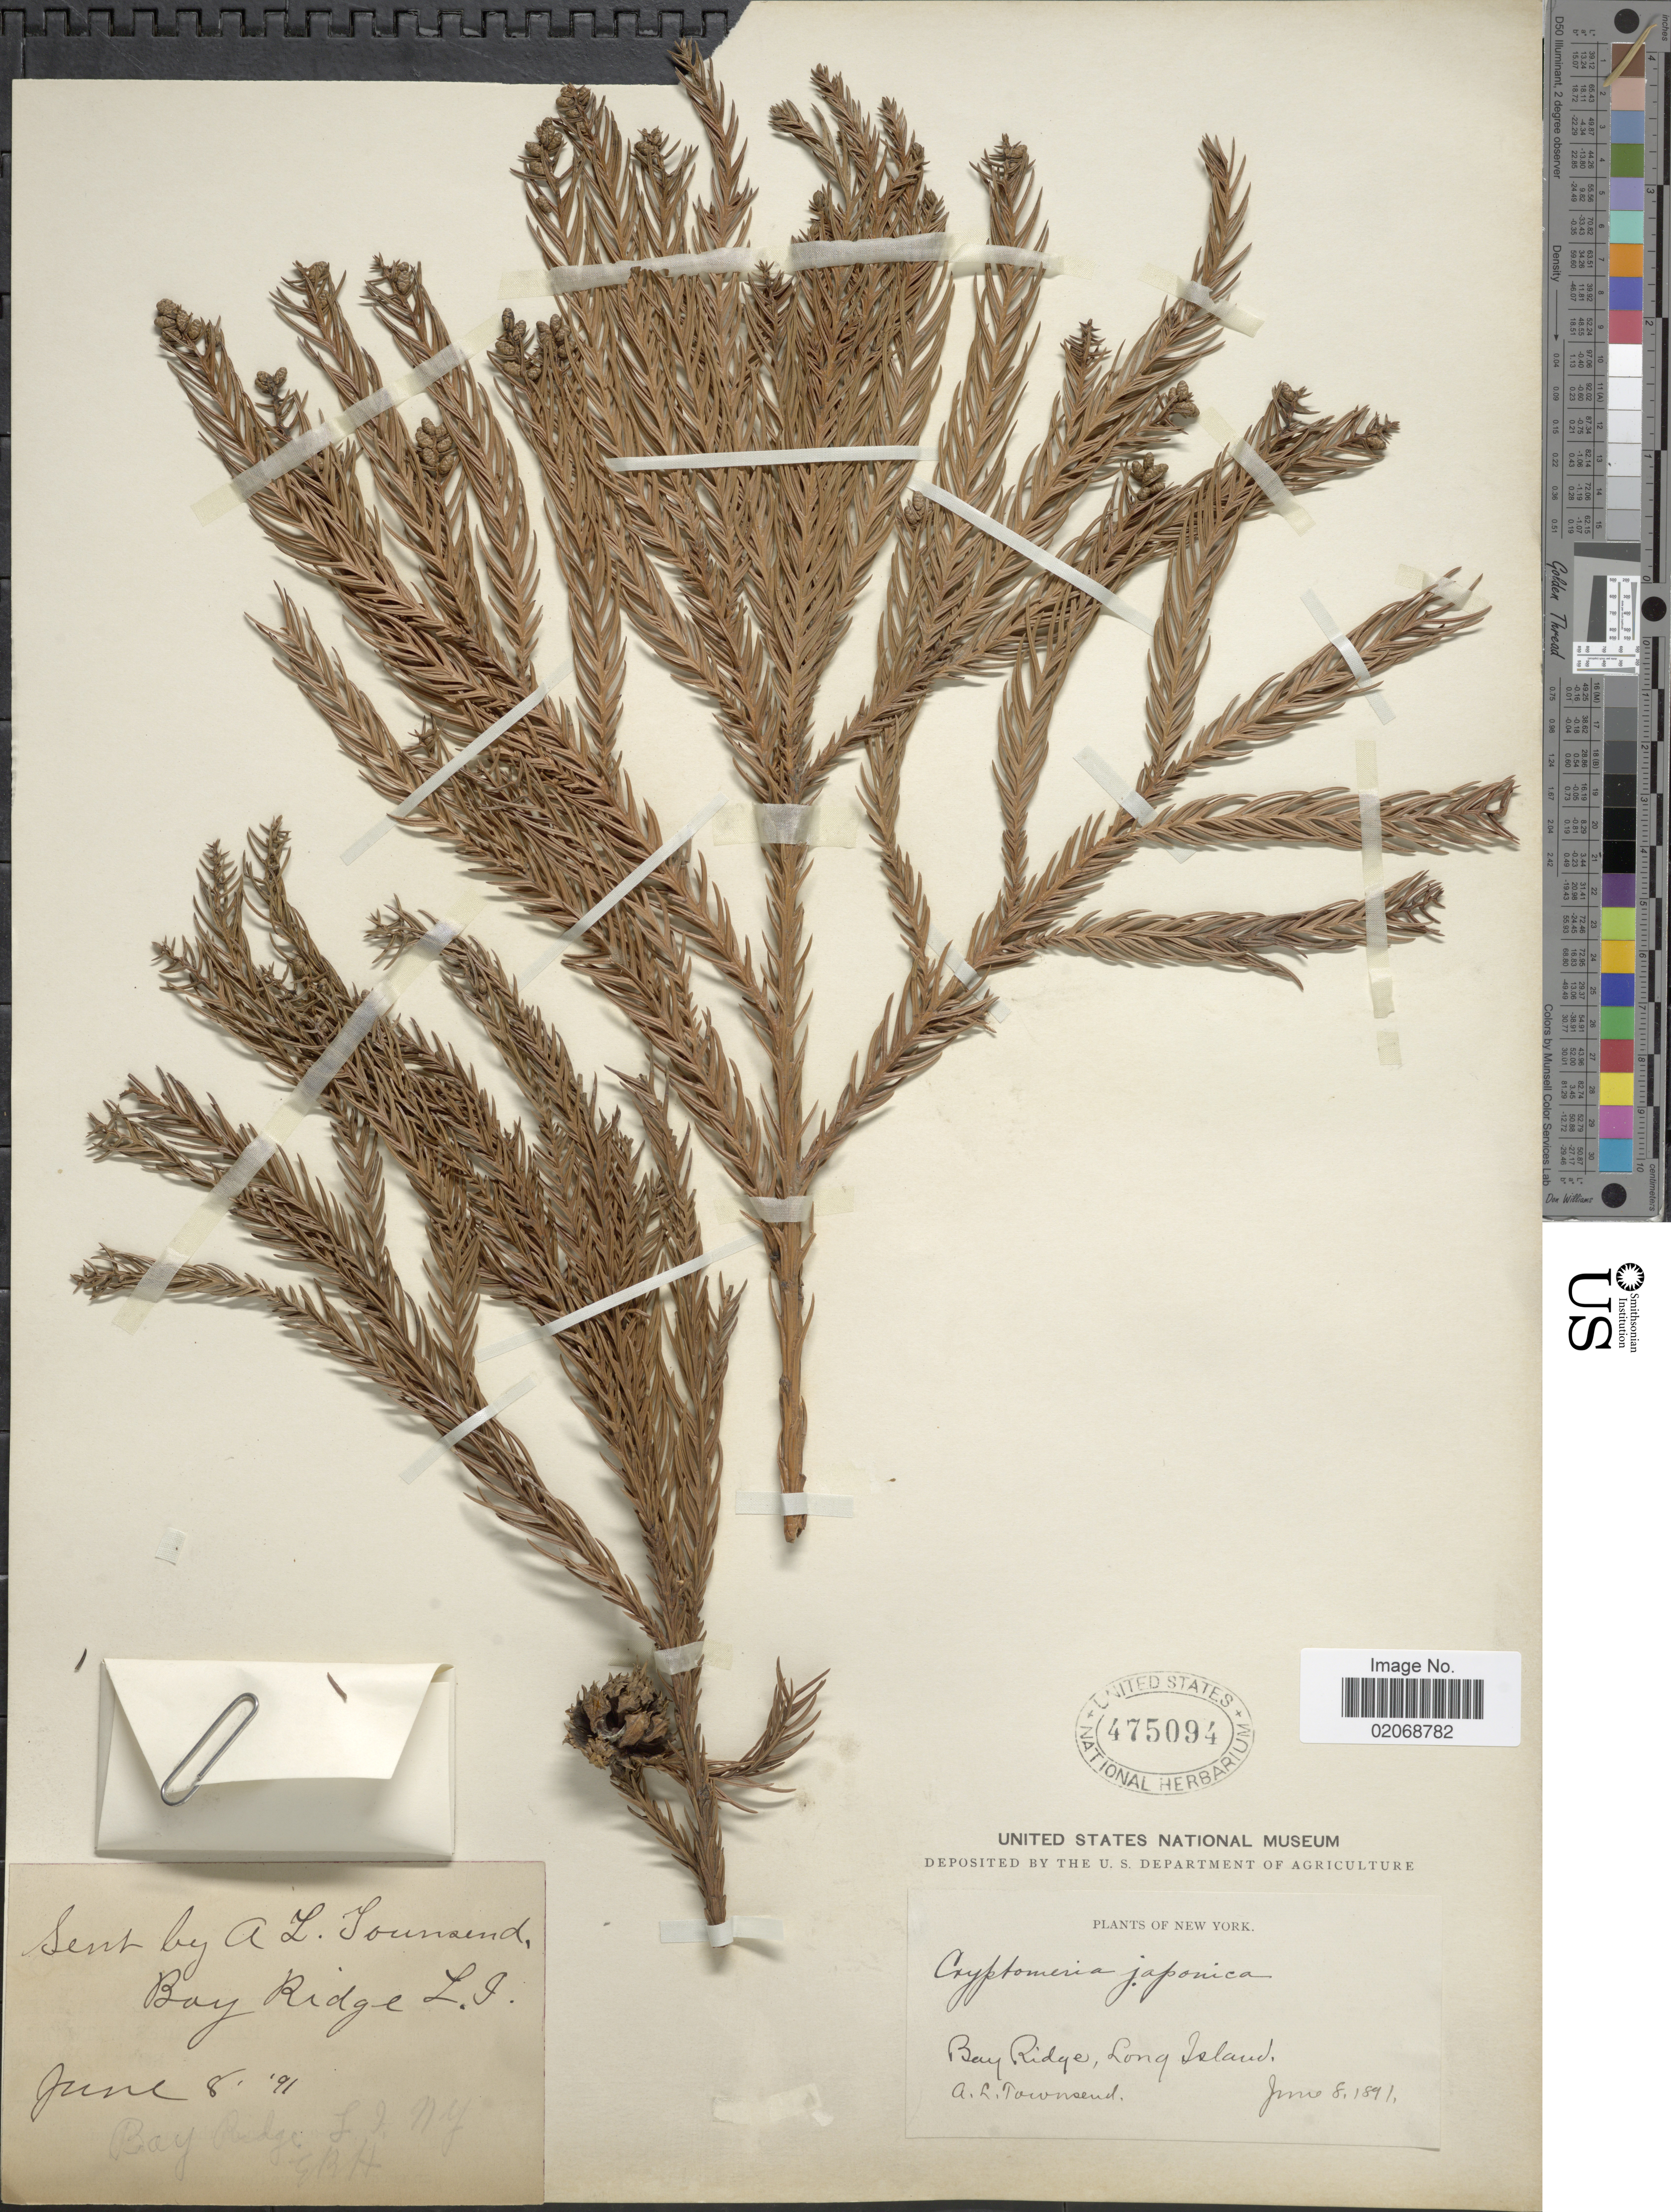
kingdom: Plantae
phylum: Tracheophyta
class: Pinopsida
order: Pinales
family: Cupressaceae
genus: Cryptomeria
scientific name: Cryptomeria japonica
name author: (Thunb. ex L. f.) D. Don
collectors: A. Townsend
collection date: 1891-06-08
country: United States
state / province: New York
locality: Bay Ridge, Long Island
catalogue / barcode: US 475094